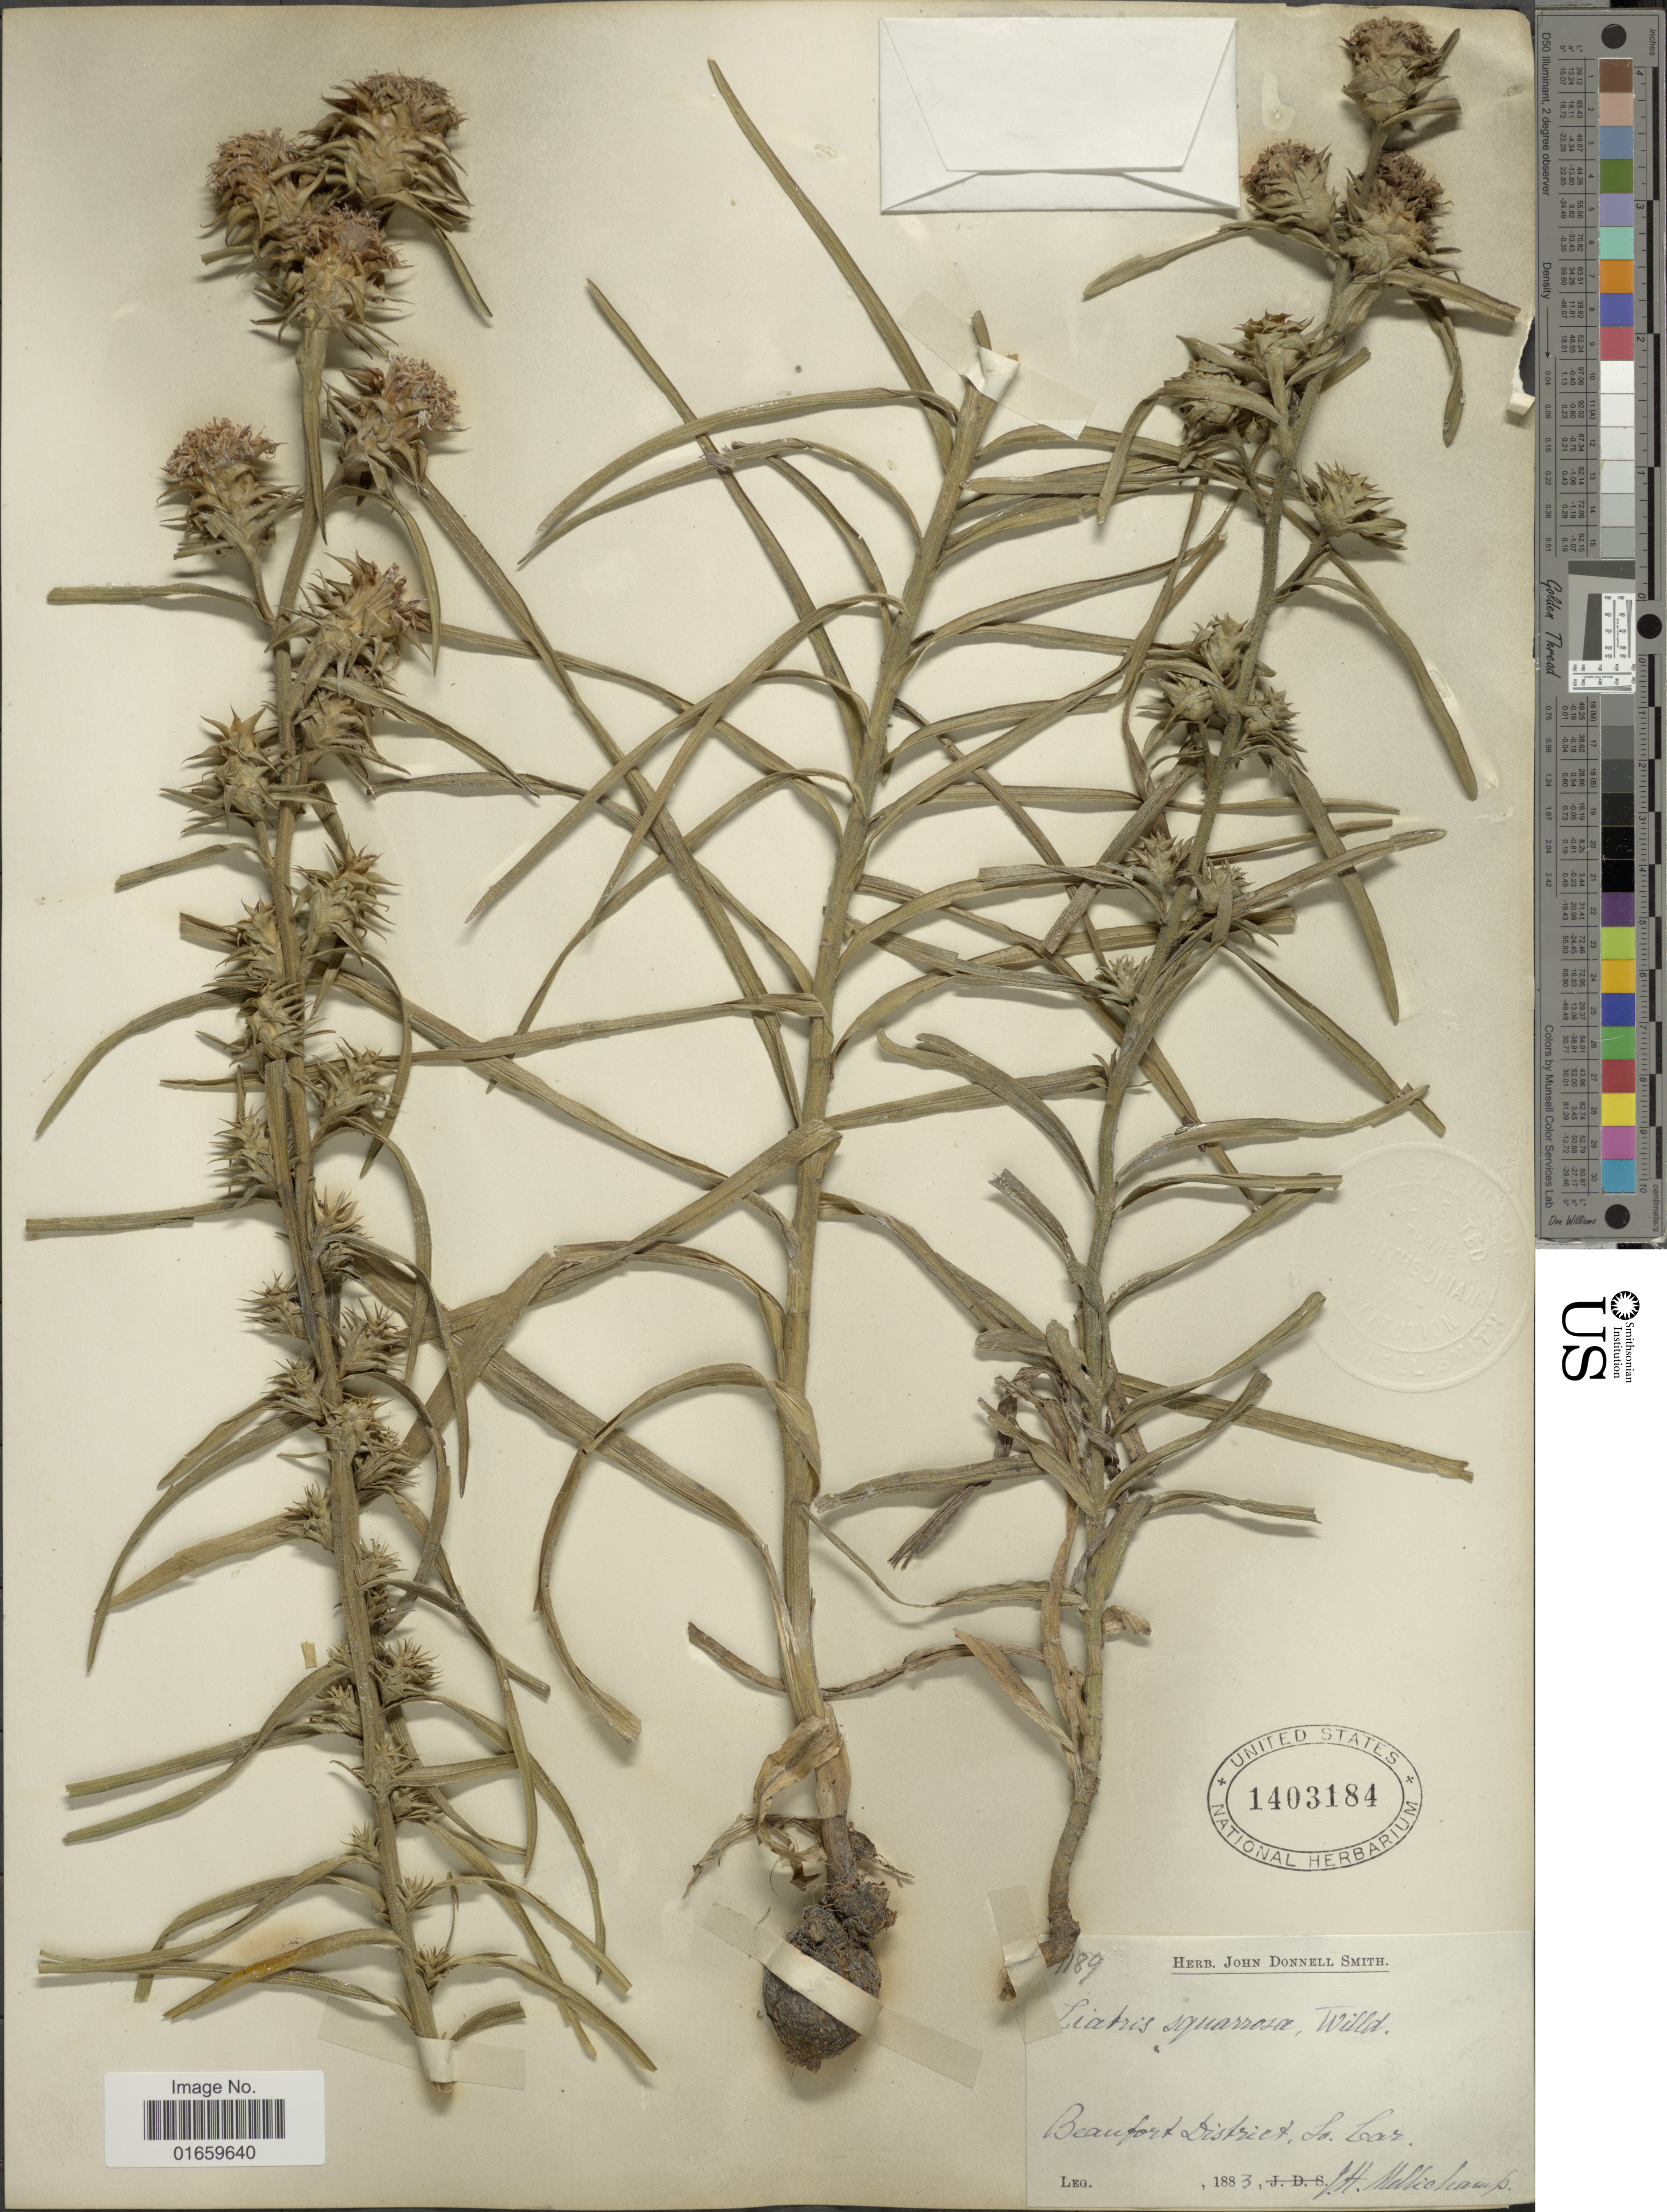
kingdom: Plantae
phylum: Tracheophyta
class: Magnoliopsida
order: Asterales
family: Asteraceae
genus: Liatris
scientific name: Liatris squarrosa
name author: (L.) Michx.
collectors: J. H. Mellichamp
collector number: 1189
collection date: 1883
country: United States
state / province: South Carolina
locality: Beaufort District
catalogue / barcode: US 1403184